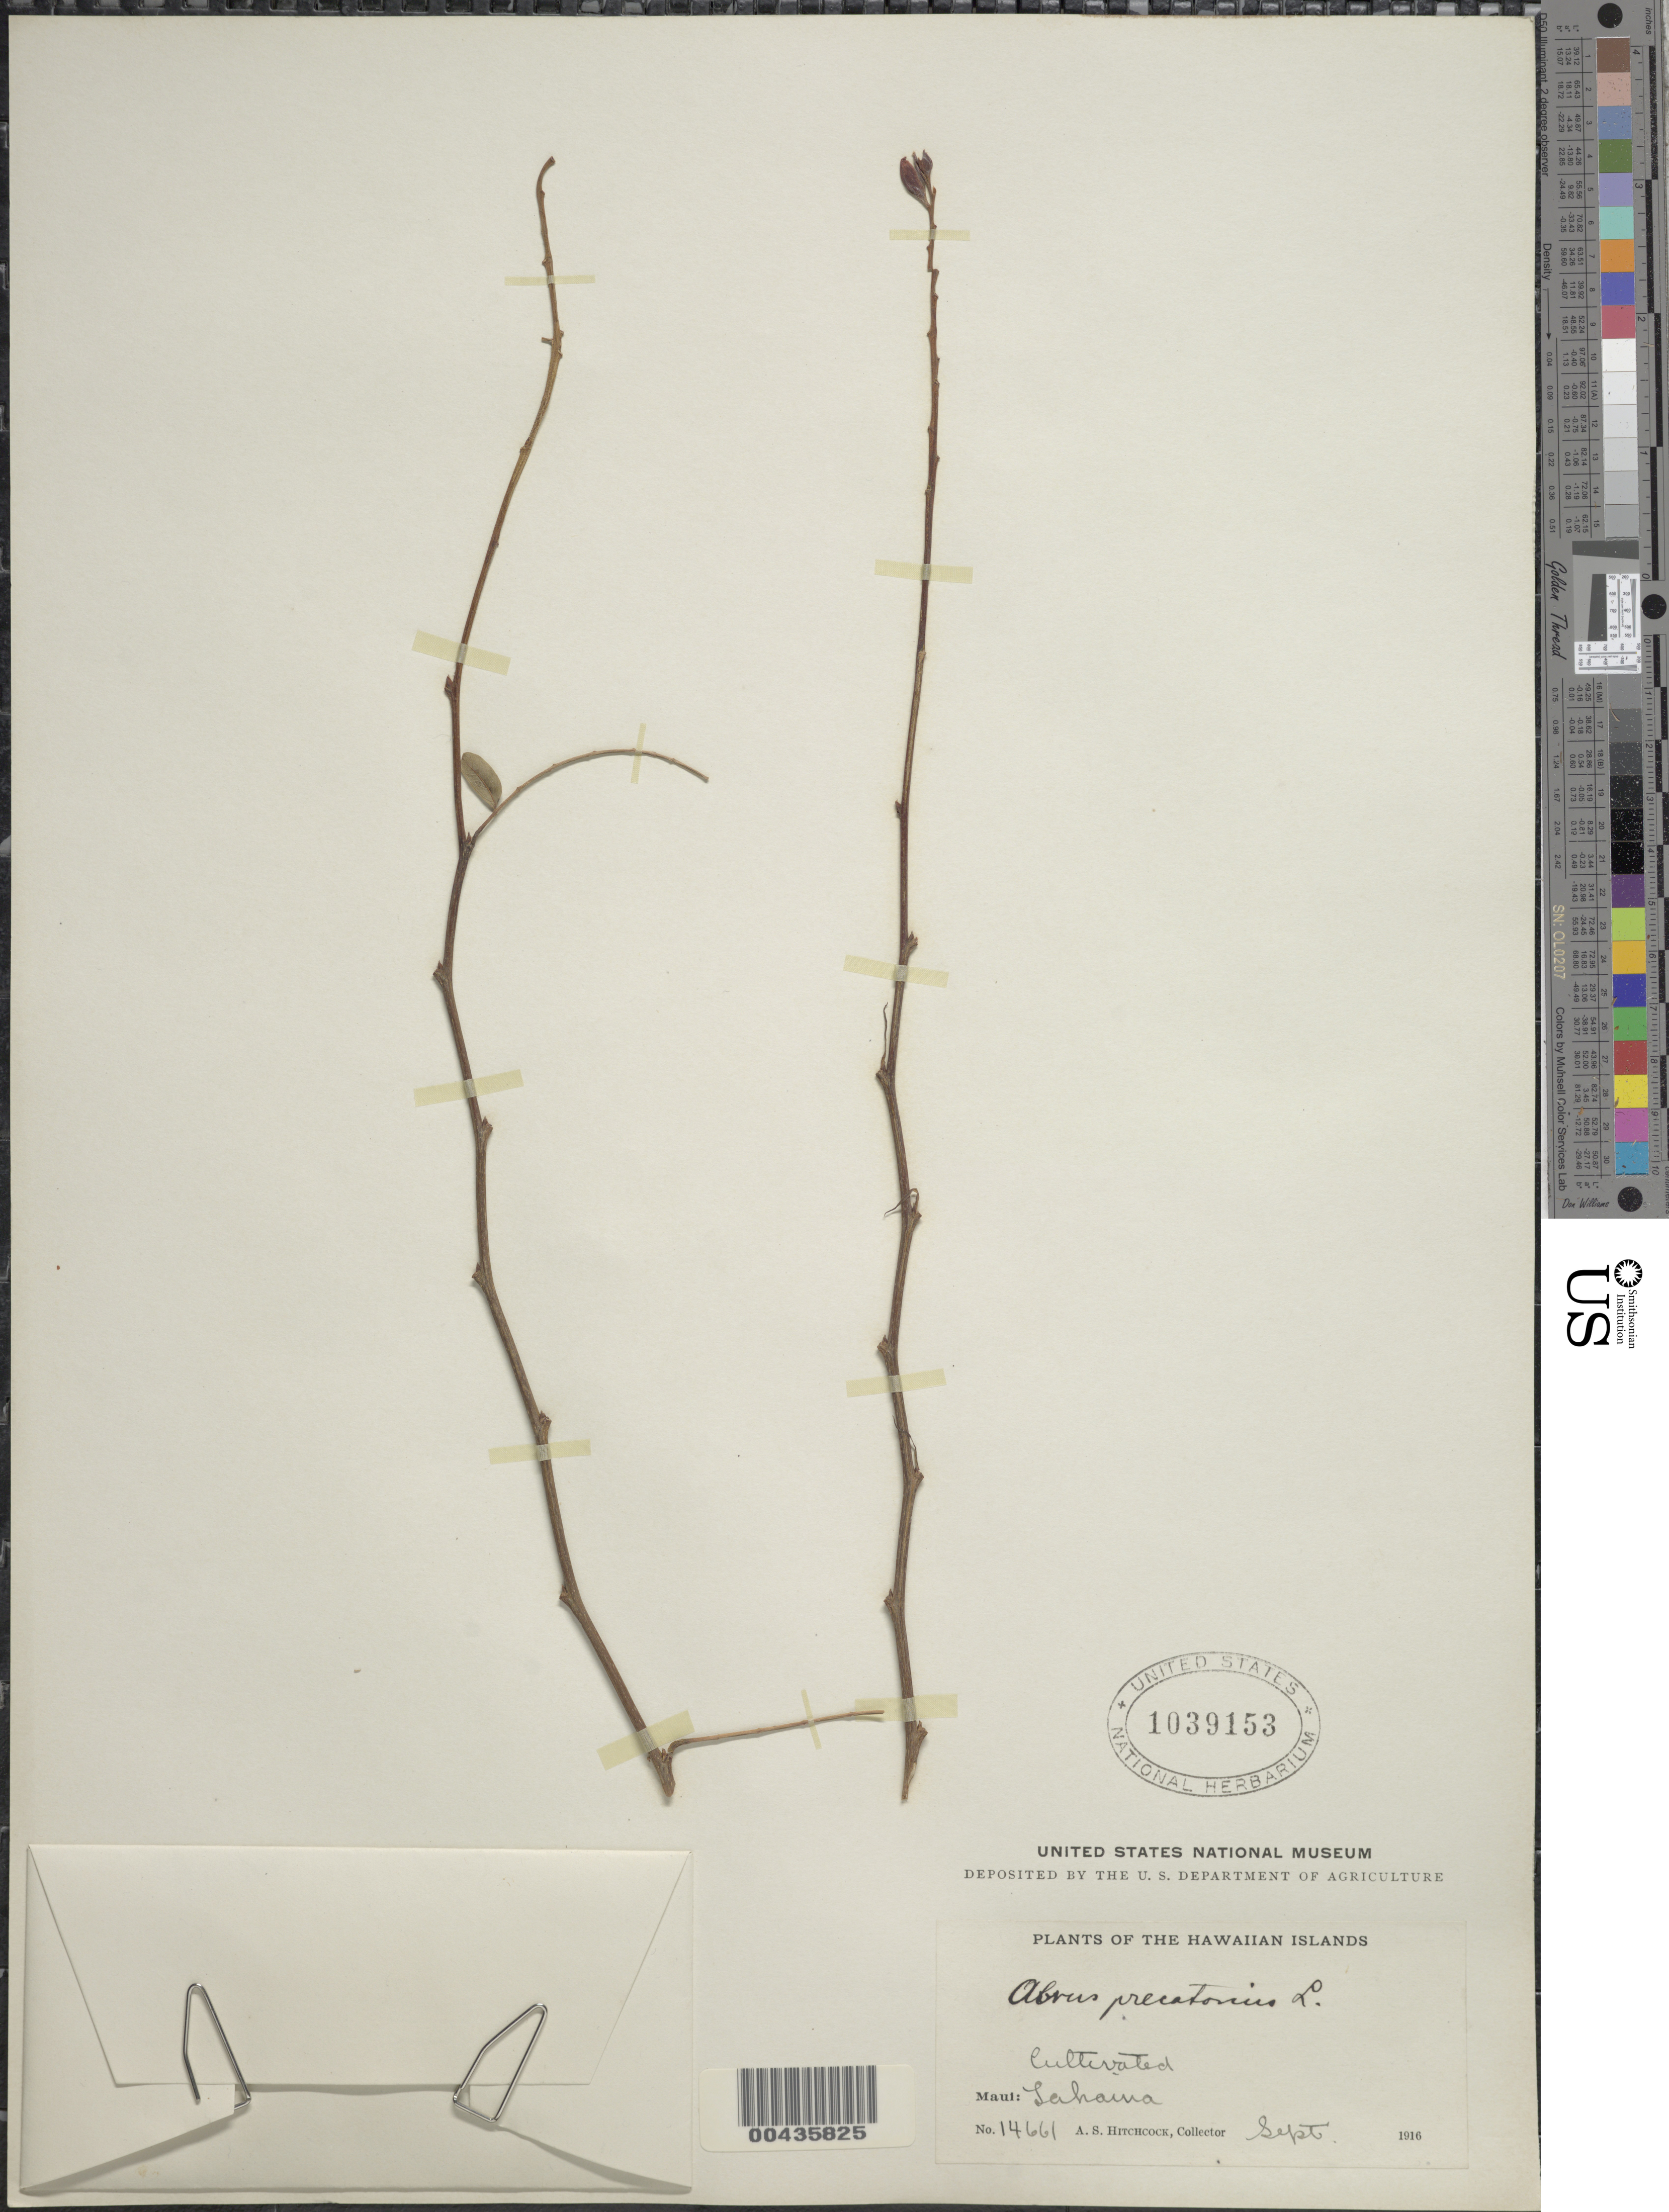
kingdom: Plantae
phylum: Tracheophyta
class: Magnoliopsida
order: Fabales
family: Fabaceae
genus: Abrus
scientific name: Abrus precatorius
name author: L.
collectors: A. S. Hitchcock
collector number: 14661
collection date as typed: Sep 1916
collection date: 1916-09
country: United States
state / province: Hawaii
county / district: Maui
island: Maui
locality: Lahaina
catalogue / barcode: US 1039153